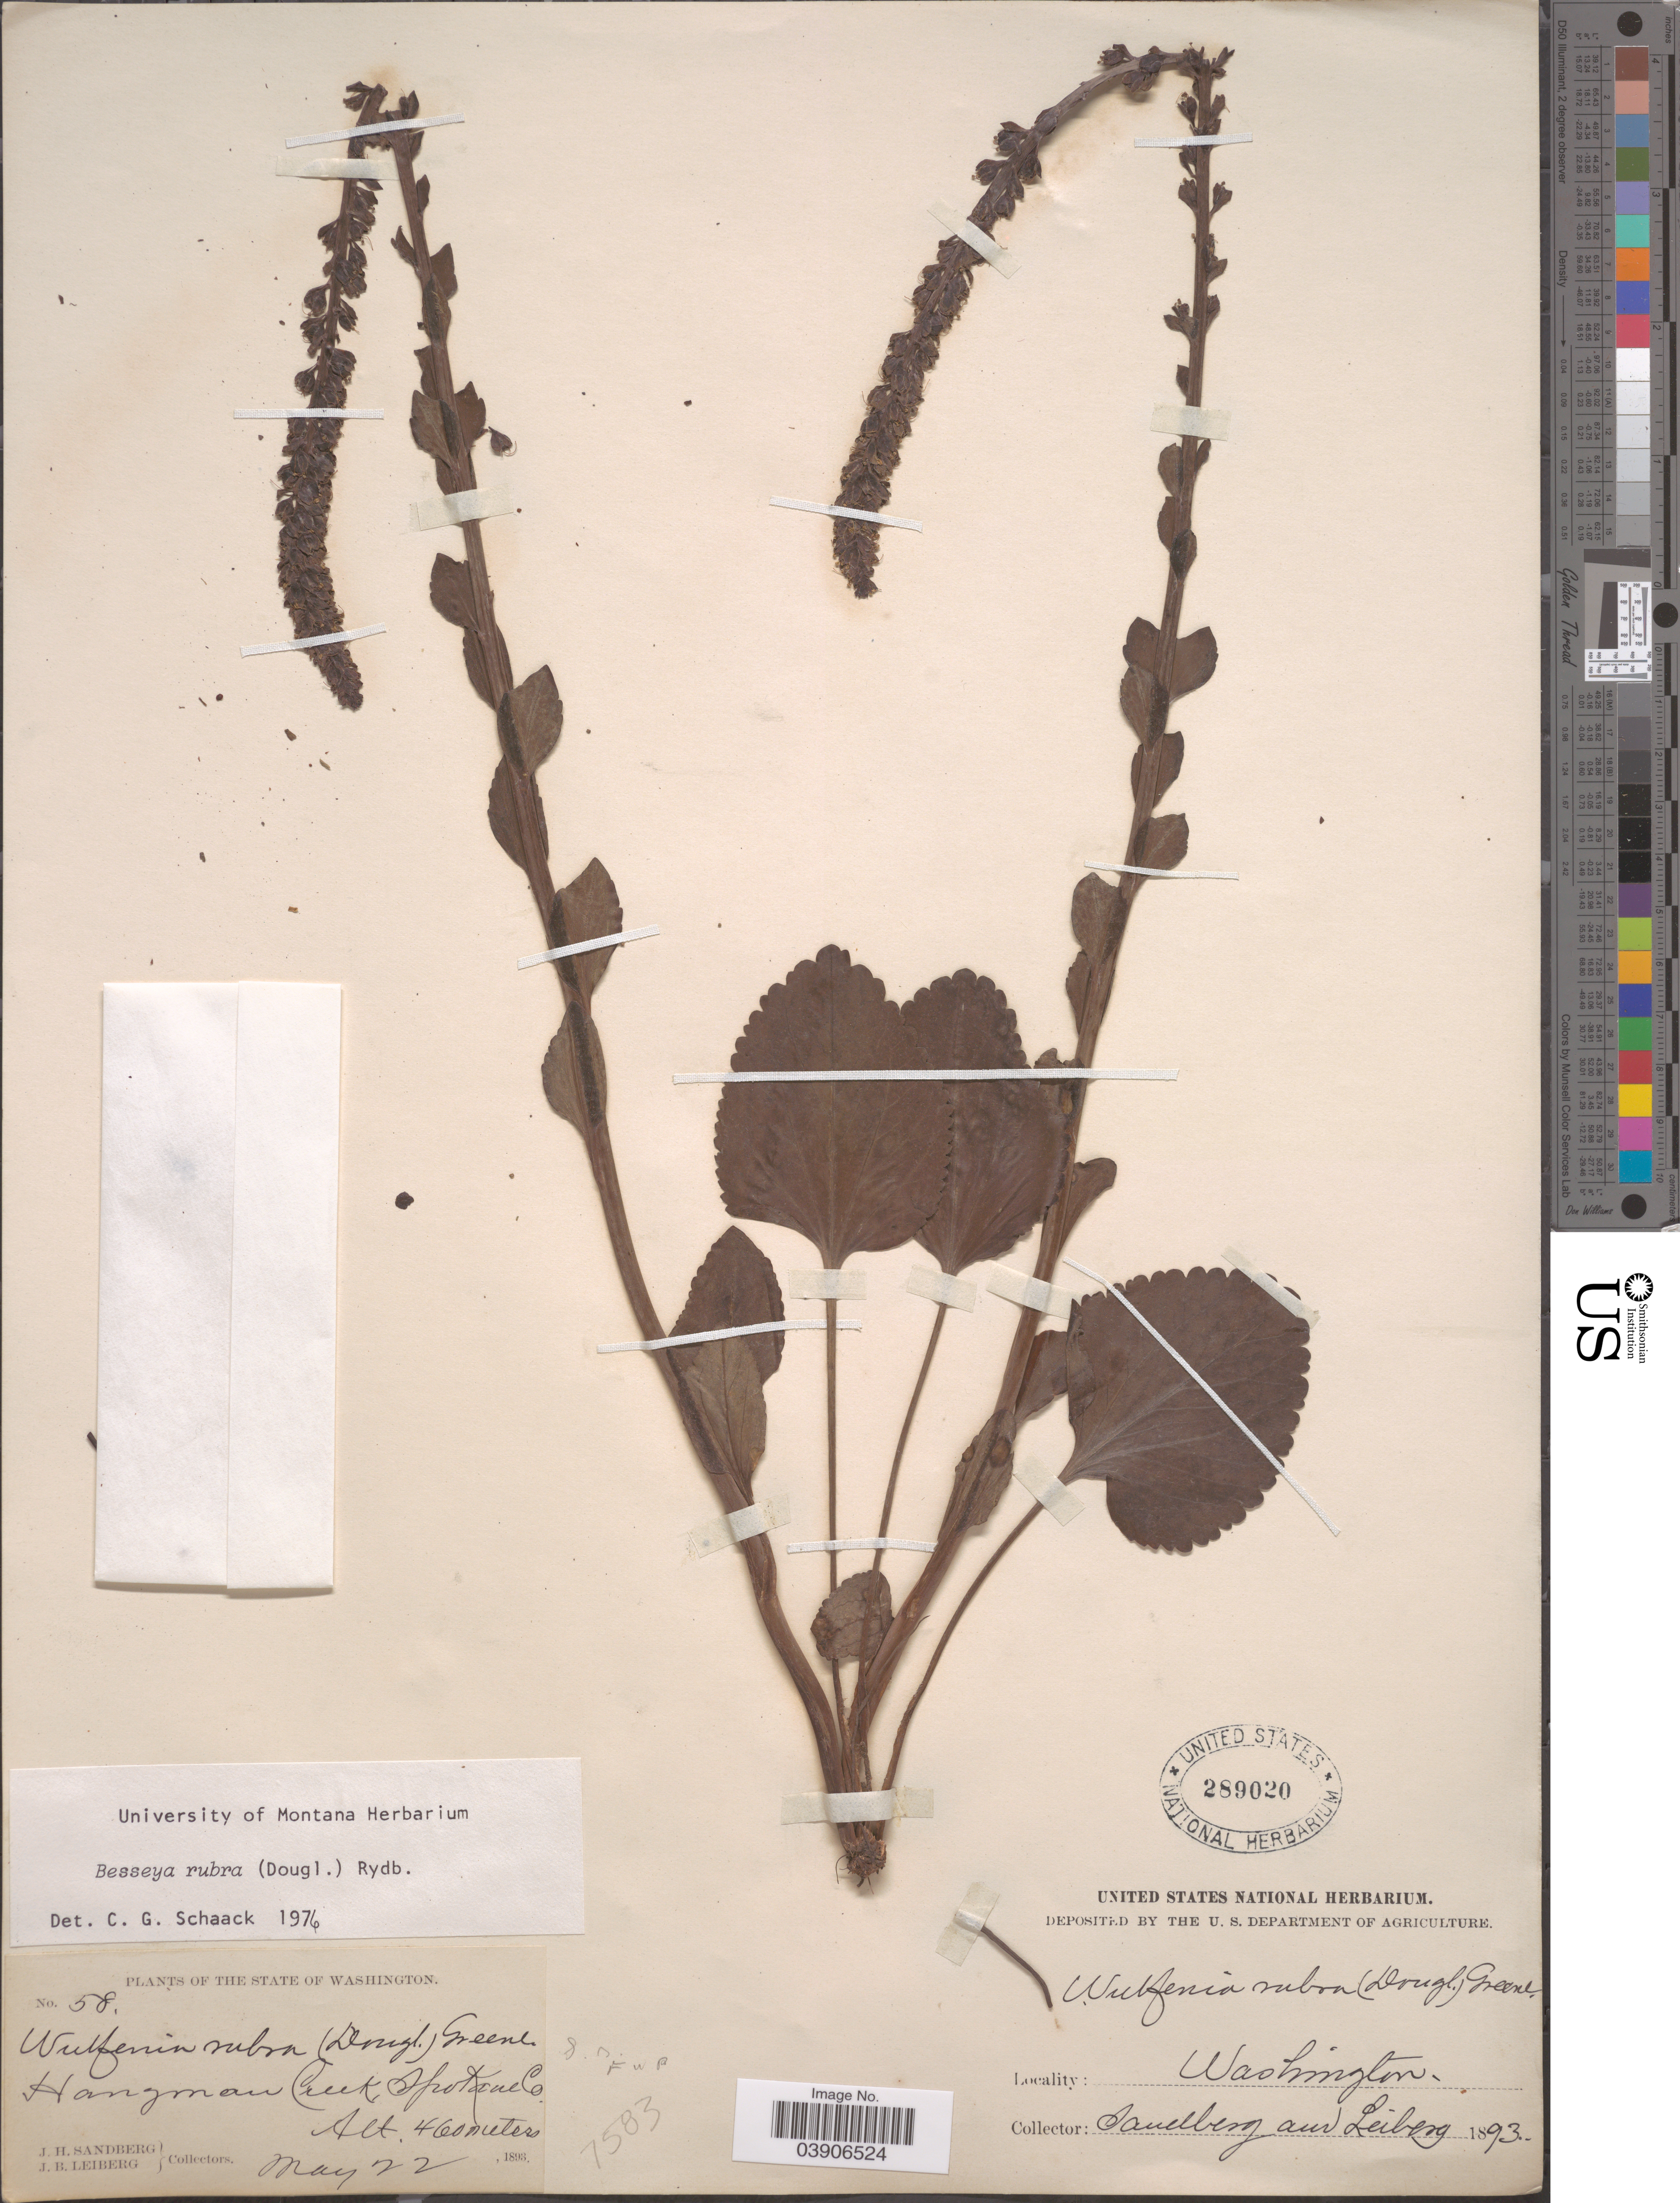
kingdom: Plantae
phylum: Tracheophyta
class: Magnoliopsida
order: Lamiales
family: Plantaginaceae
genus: Synthyris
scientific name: Synthyris rubra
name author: (Douglas ex Hook.) Benth.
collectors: J. H. Sandberg & J. B. Leiberg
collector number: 58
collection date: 1893-05-22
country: United States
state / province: Washington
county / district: Spokane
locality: Hangman Creek, Spokane Co.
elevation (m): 460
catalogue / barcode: US 289020